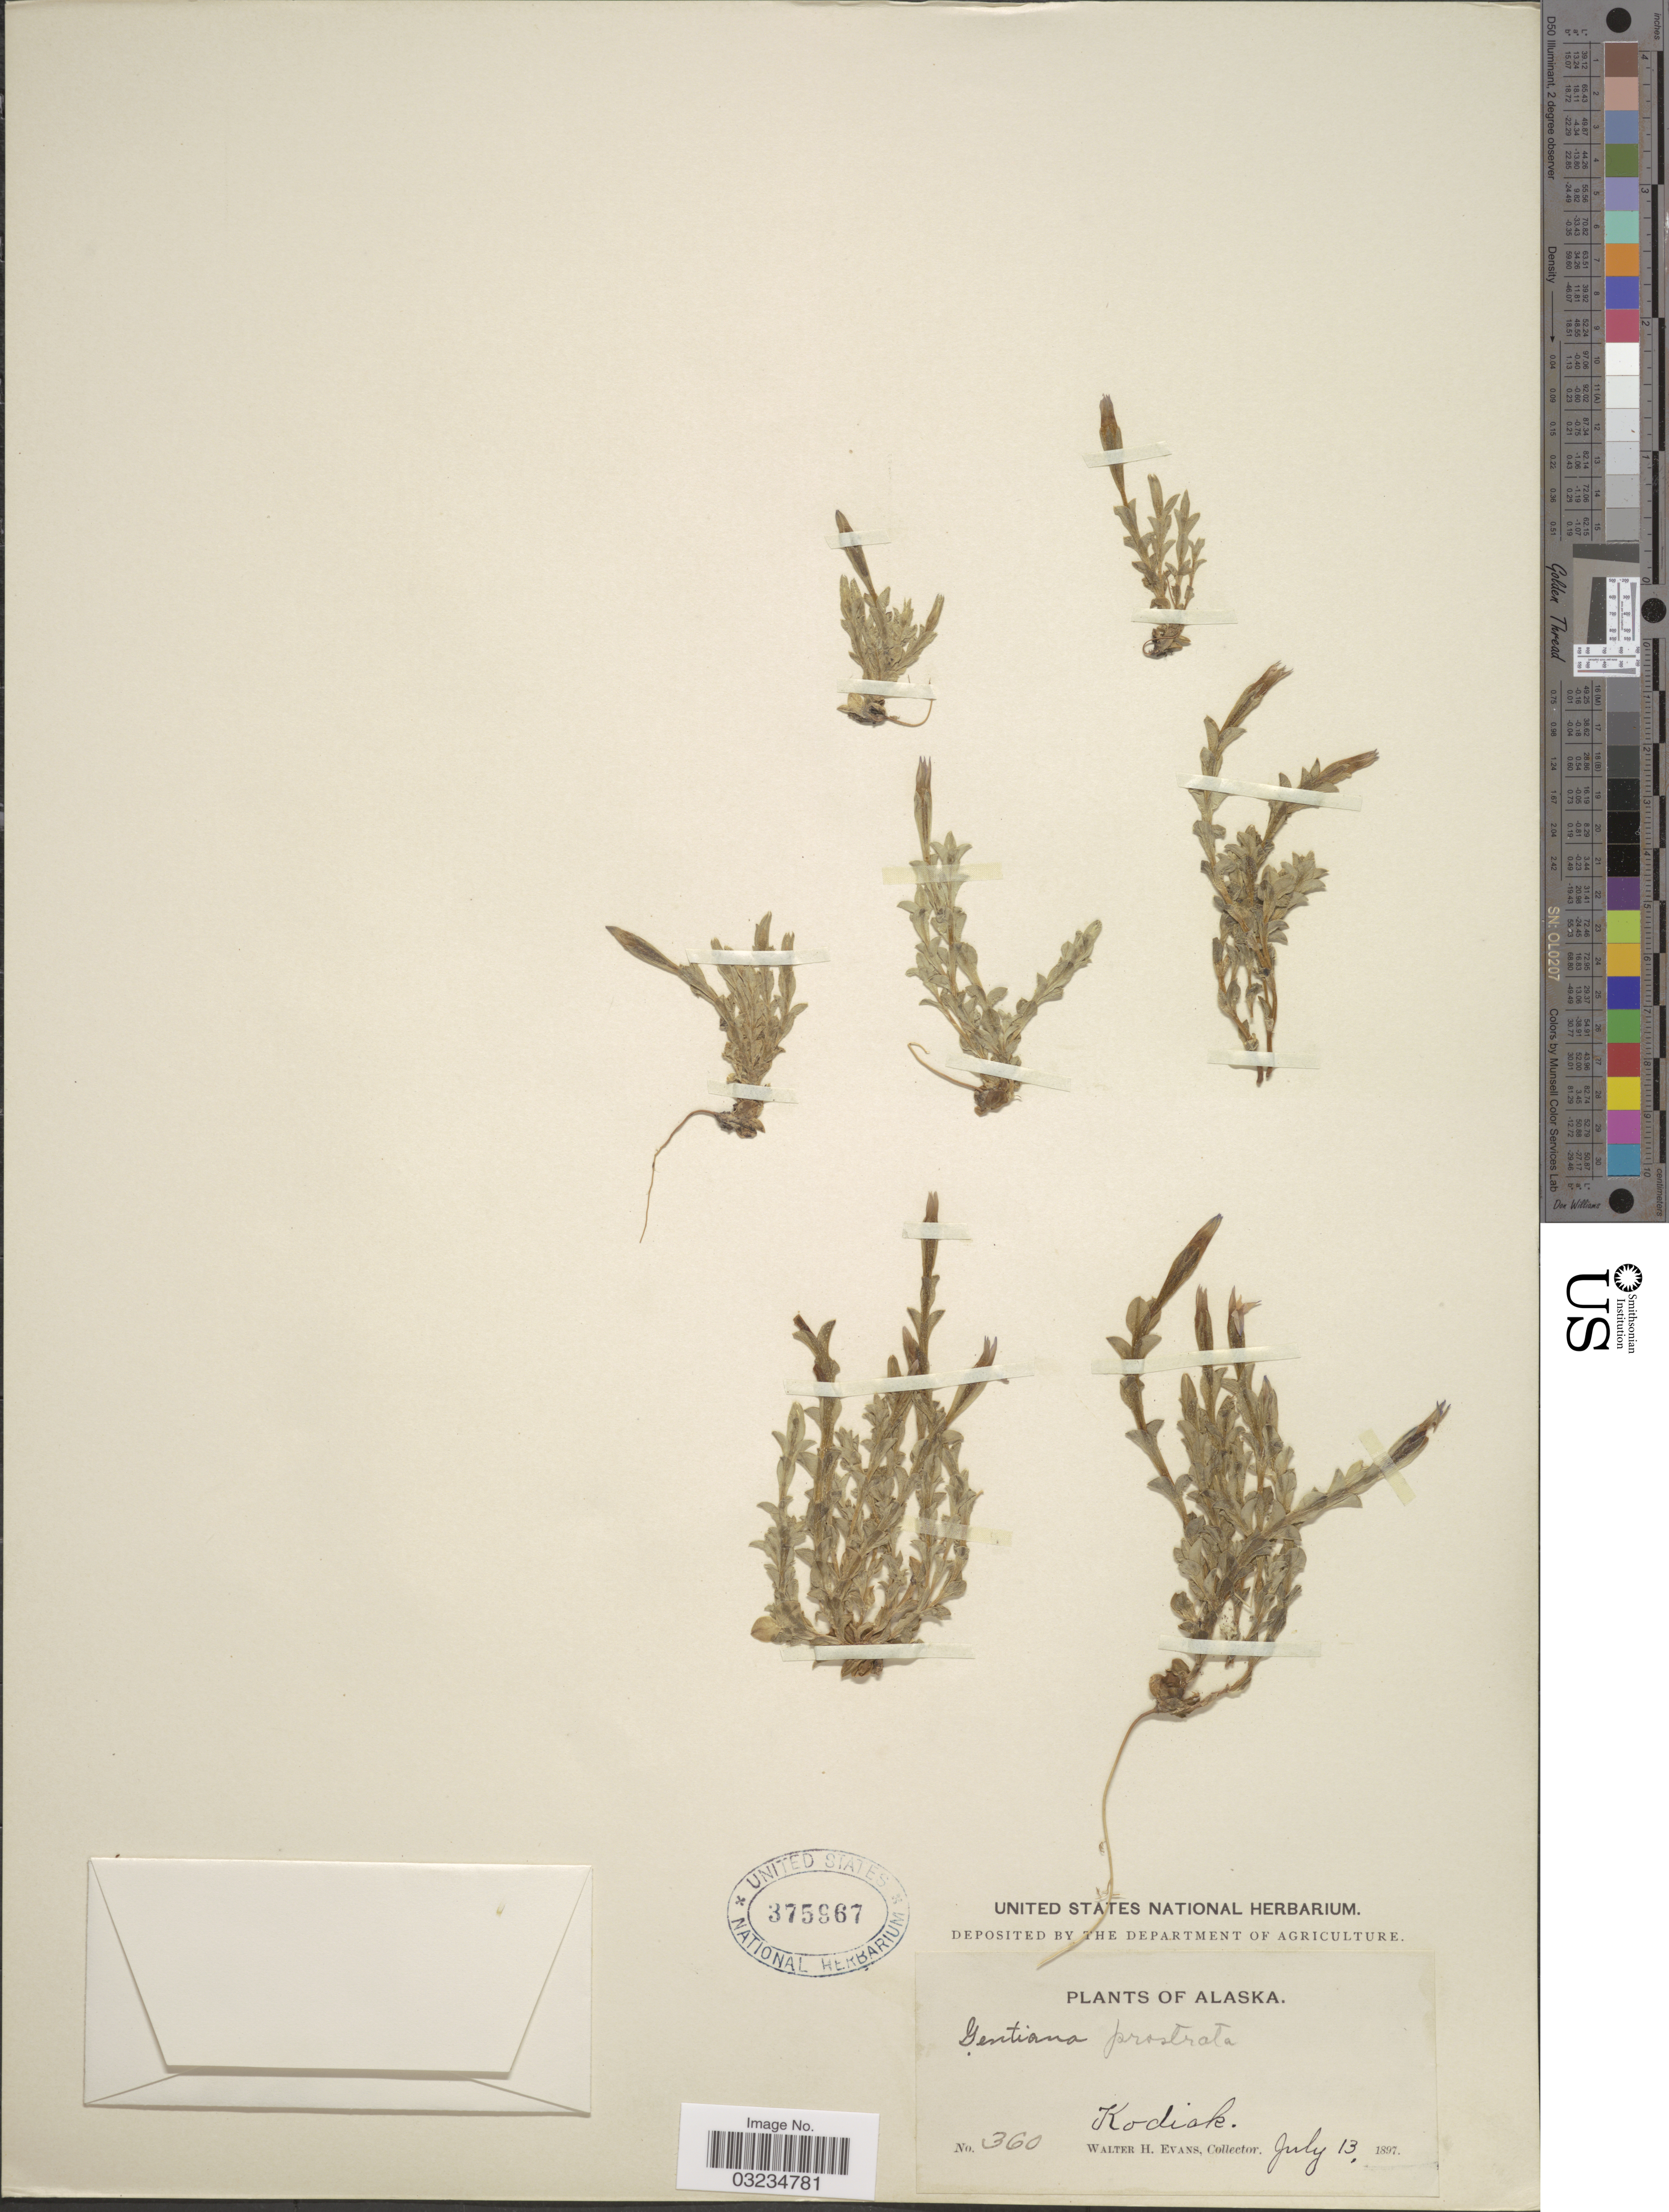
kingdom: Plantae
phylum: Tracheophyta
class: Magnoliopsida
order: Gentianales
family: Gentianaceae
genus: Gentiana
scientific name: Gentiana prostrata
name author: Haenke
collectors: W. H. Evans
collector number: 360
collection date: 1897-07-13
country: United States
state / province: Alaska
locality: Kodiak.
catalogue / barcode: US 375967